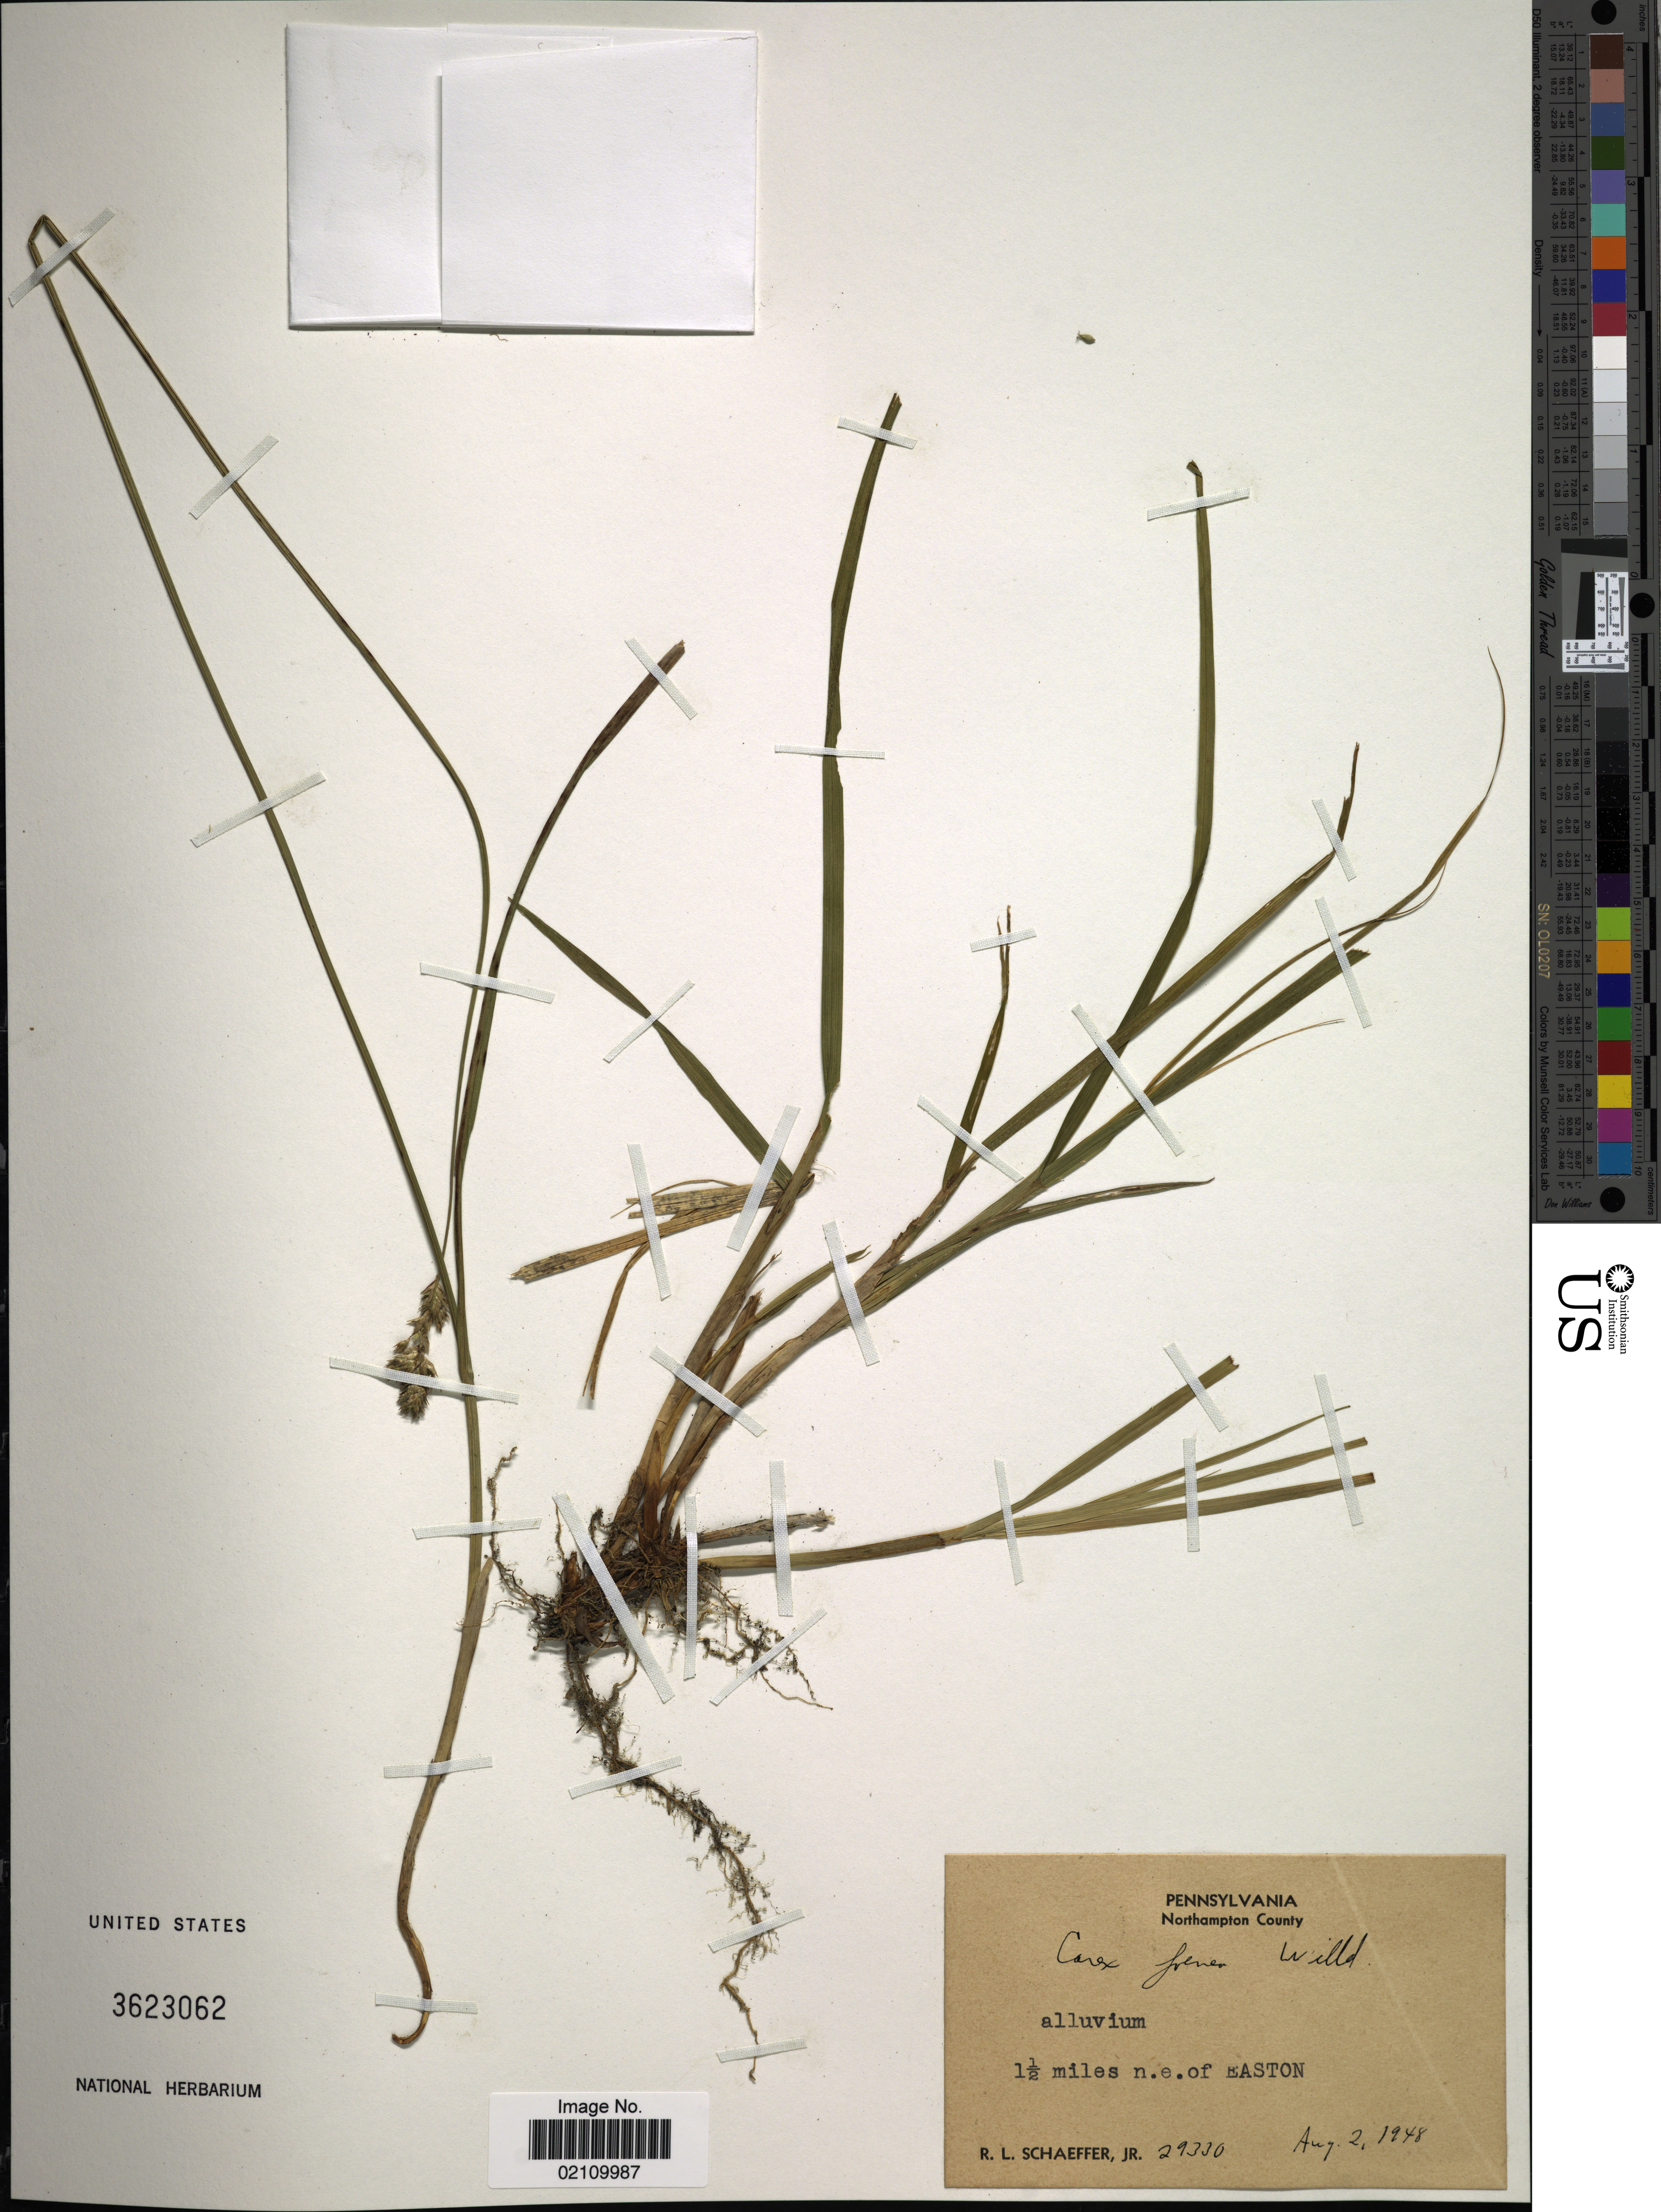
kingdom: Plantae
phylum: Tracheophyta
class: Liliopsida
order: Poales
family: Cyperaceae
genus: Carex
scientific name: Carex foenea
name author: Willd.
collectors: R. L. Schaeffer Jr.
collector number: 29330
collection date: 1948-08-02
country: United States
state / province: Pennsylvania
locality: Northampton County. 1 1/2 miles n. e. of Easton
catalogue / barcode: US 3623062